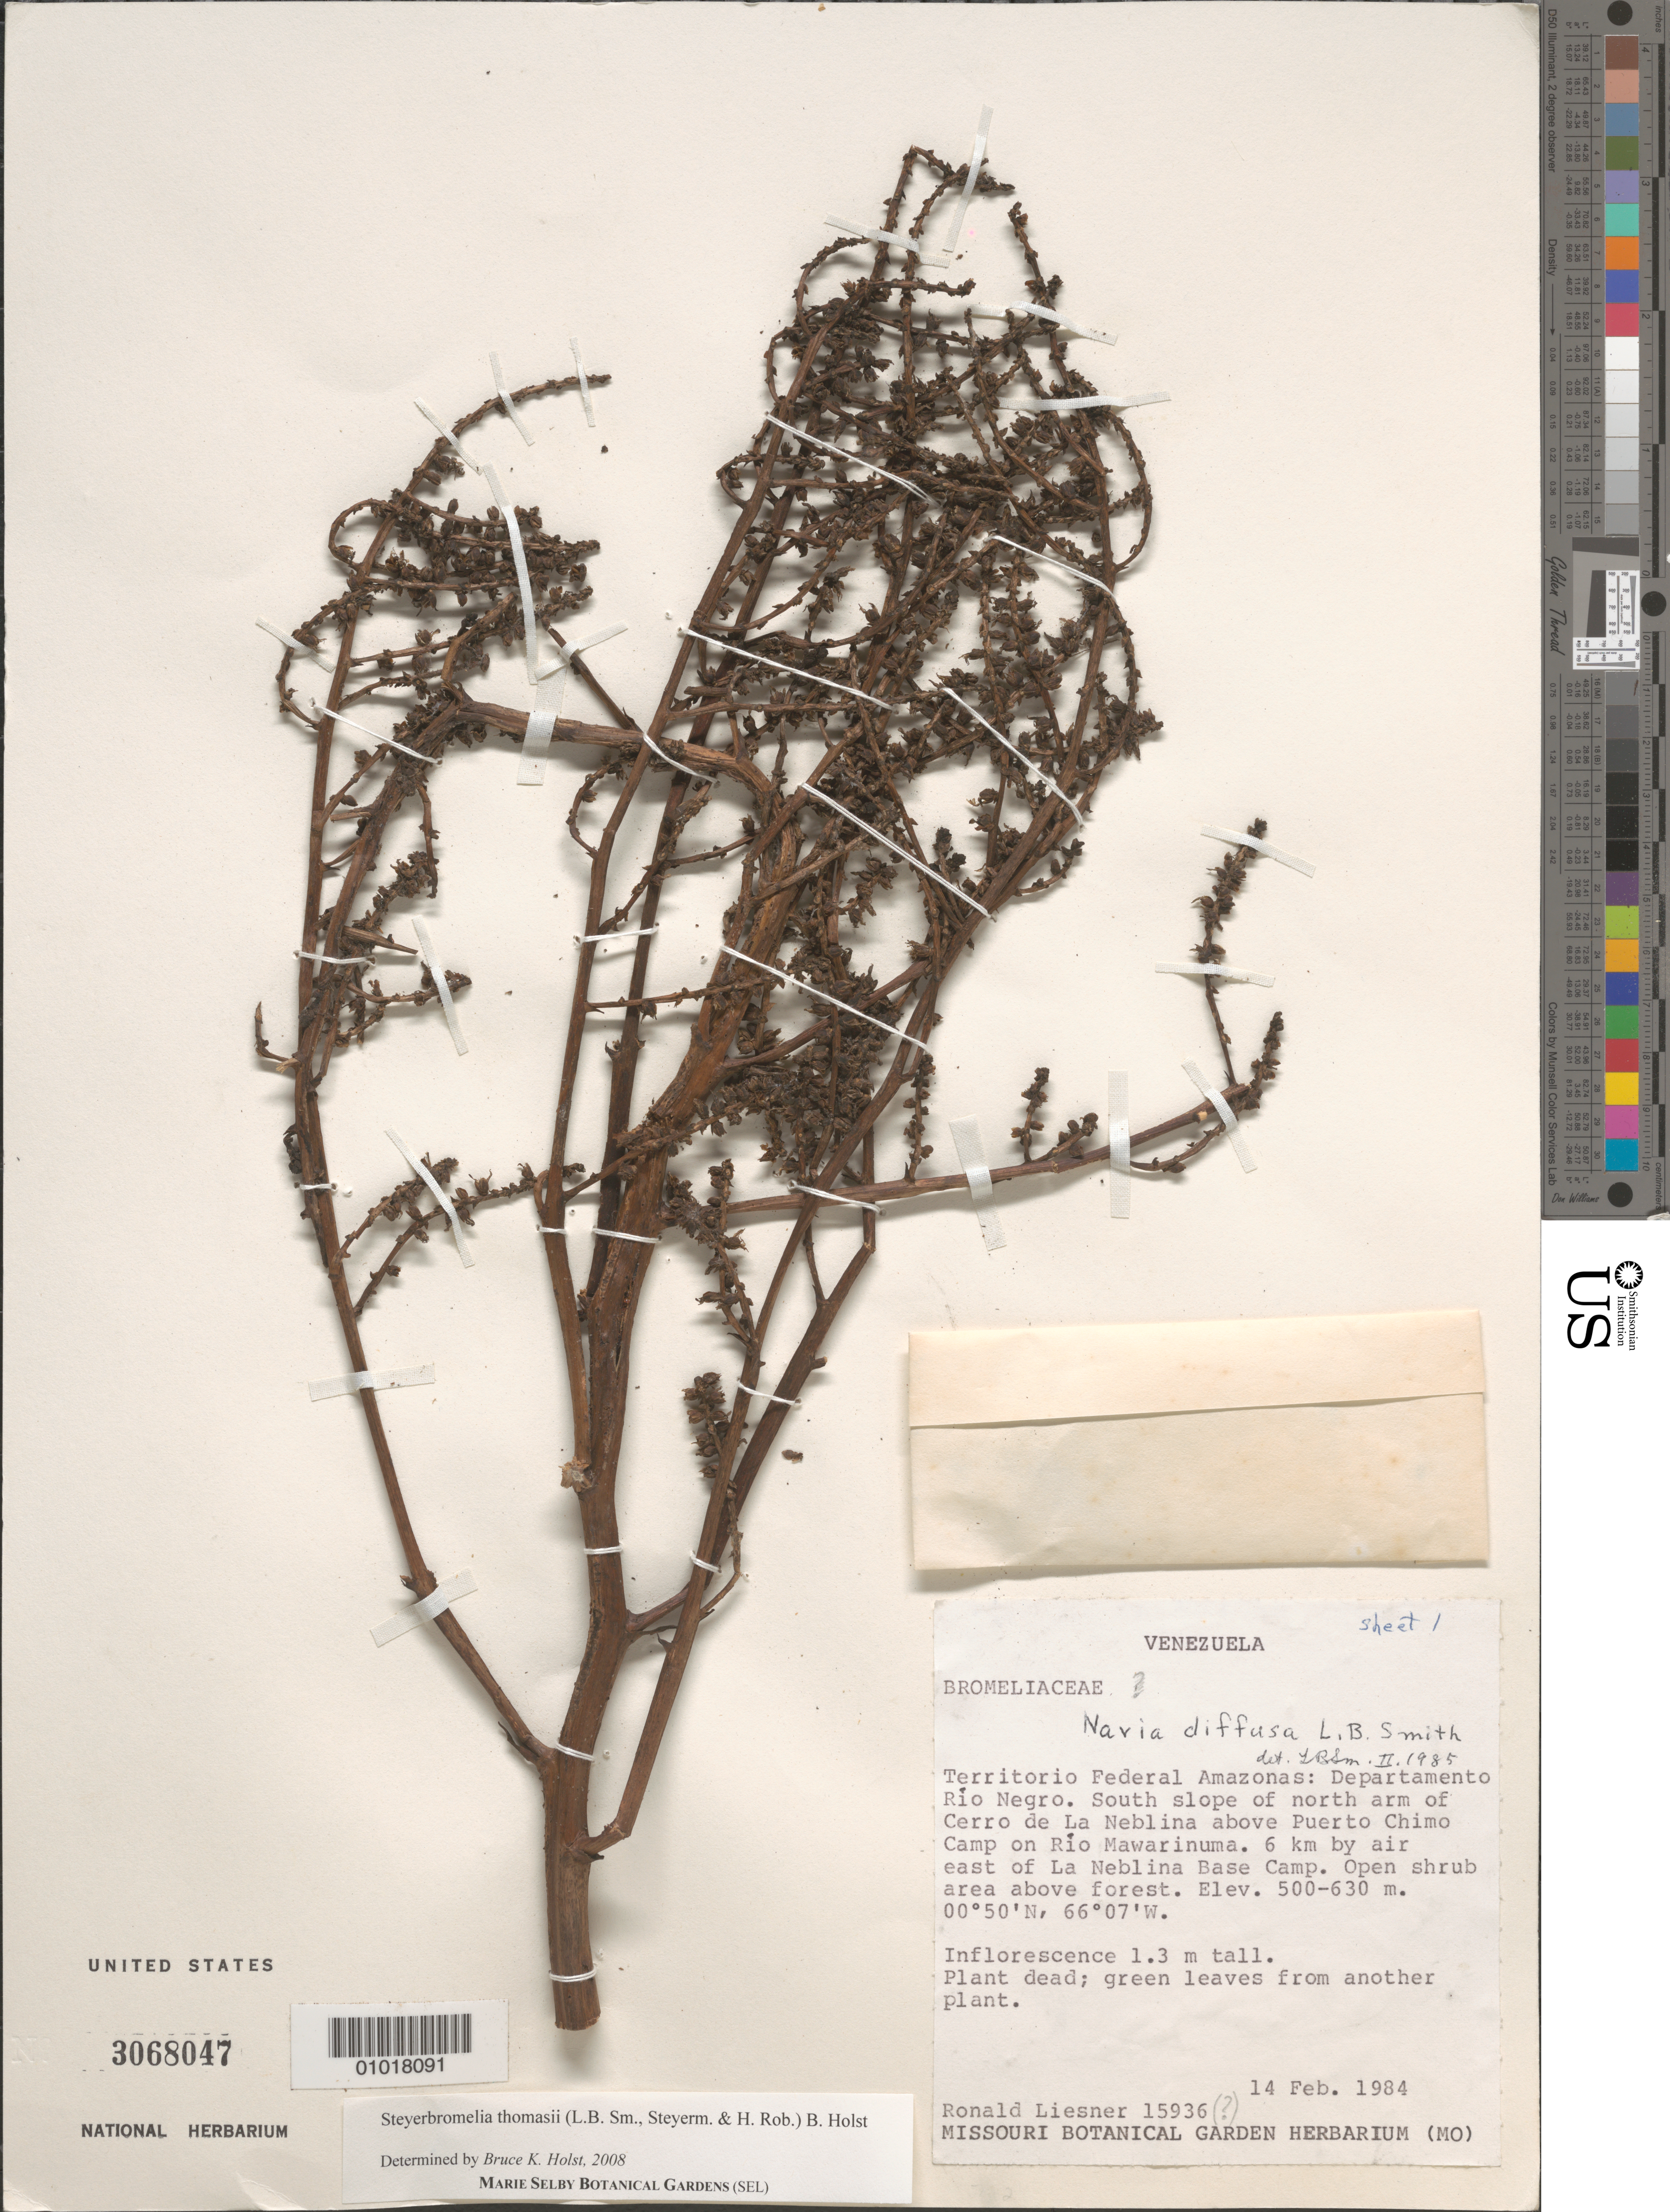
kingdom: Plantae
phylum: Tracheophyta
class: Liliopsida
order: Poales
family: Bromeliaceae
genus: Steyerbromelia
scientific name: Steyerbromelia thomasii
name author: (L.B. Sm. et al.) B. Holst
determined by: Holst, Bruce K.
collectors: R. L. Liesner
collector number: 15936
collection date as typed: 14-Feb-84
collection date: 1984-02-14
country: Venezuela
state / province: Amazonas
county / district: Río Negro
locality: Cerro de La Neblina, south slope of N arm, above Puerto Chimo Camp on Río Mawarinuma; 6km by air east of La Neblina Base Camp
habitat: Open shrub area above forest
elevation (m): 500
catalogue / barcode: US 3068047